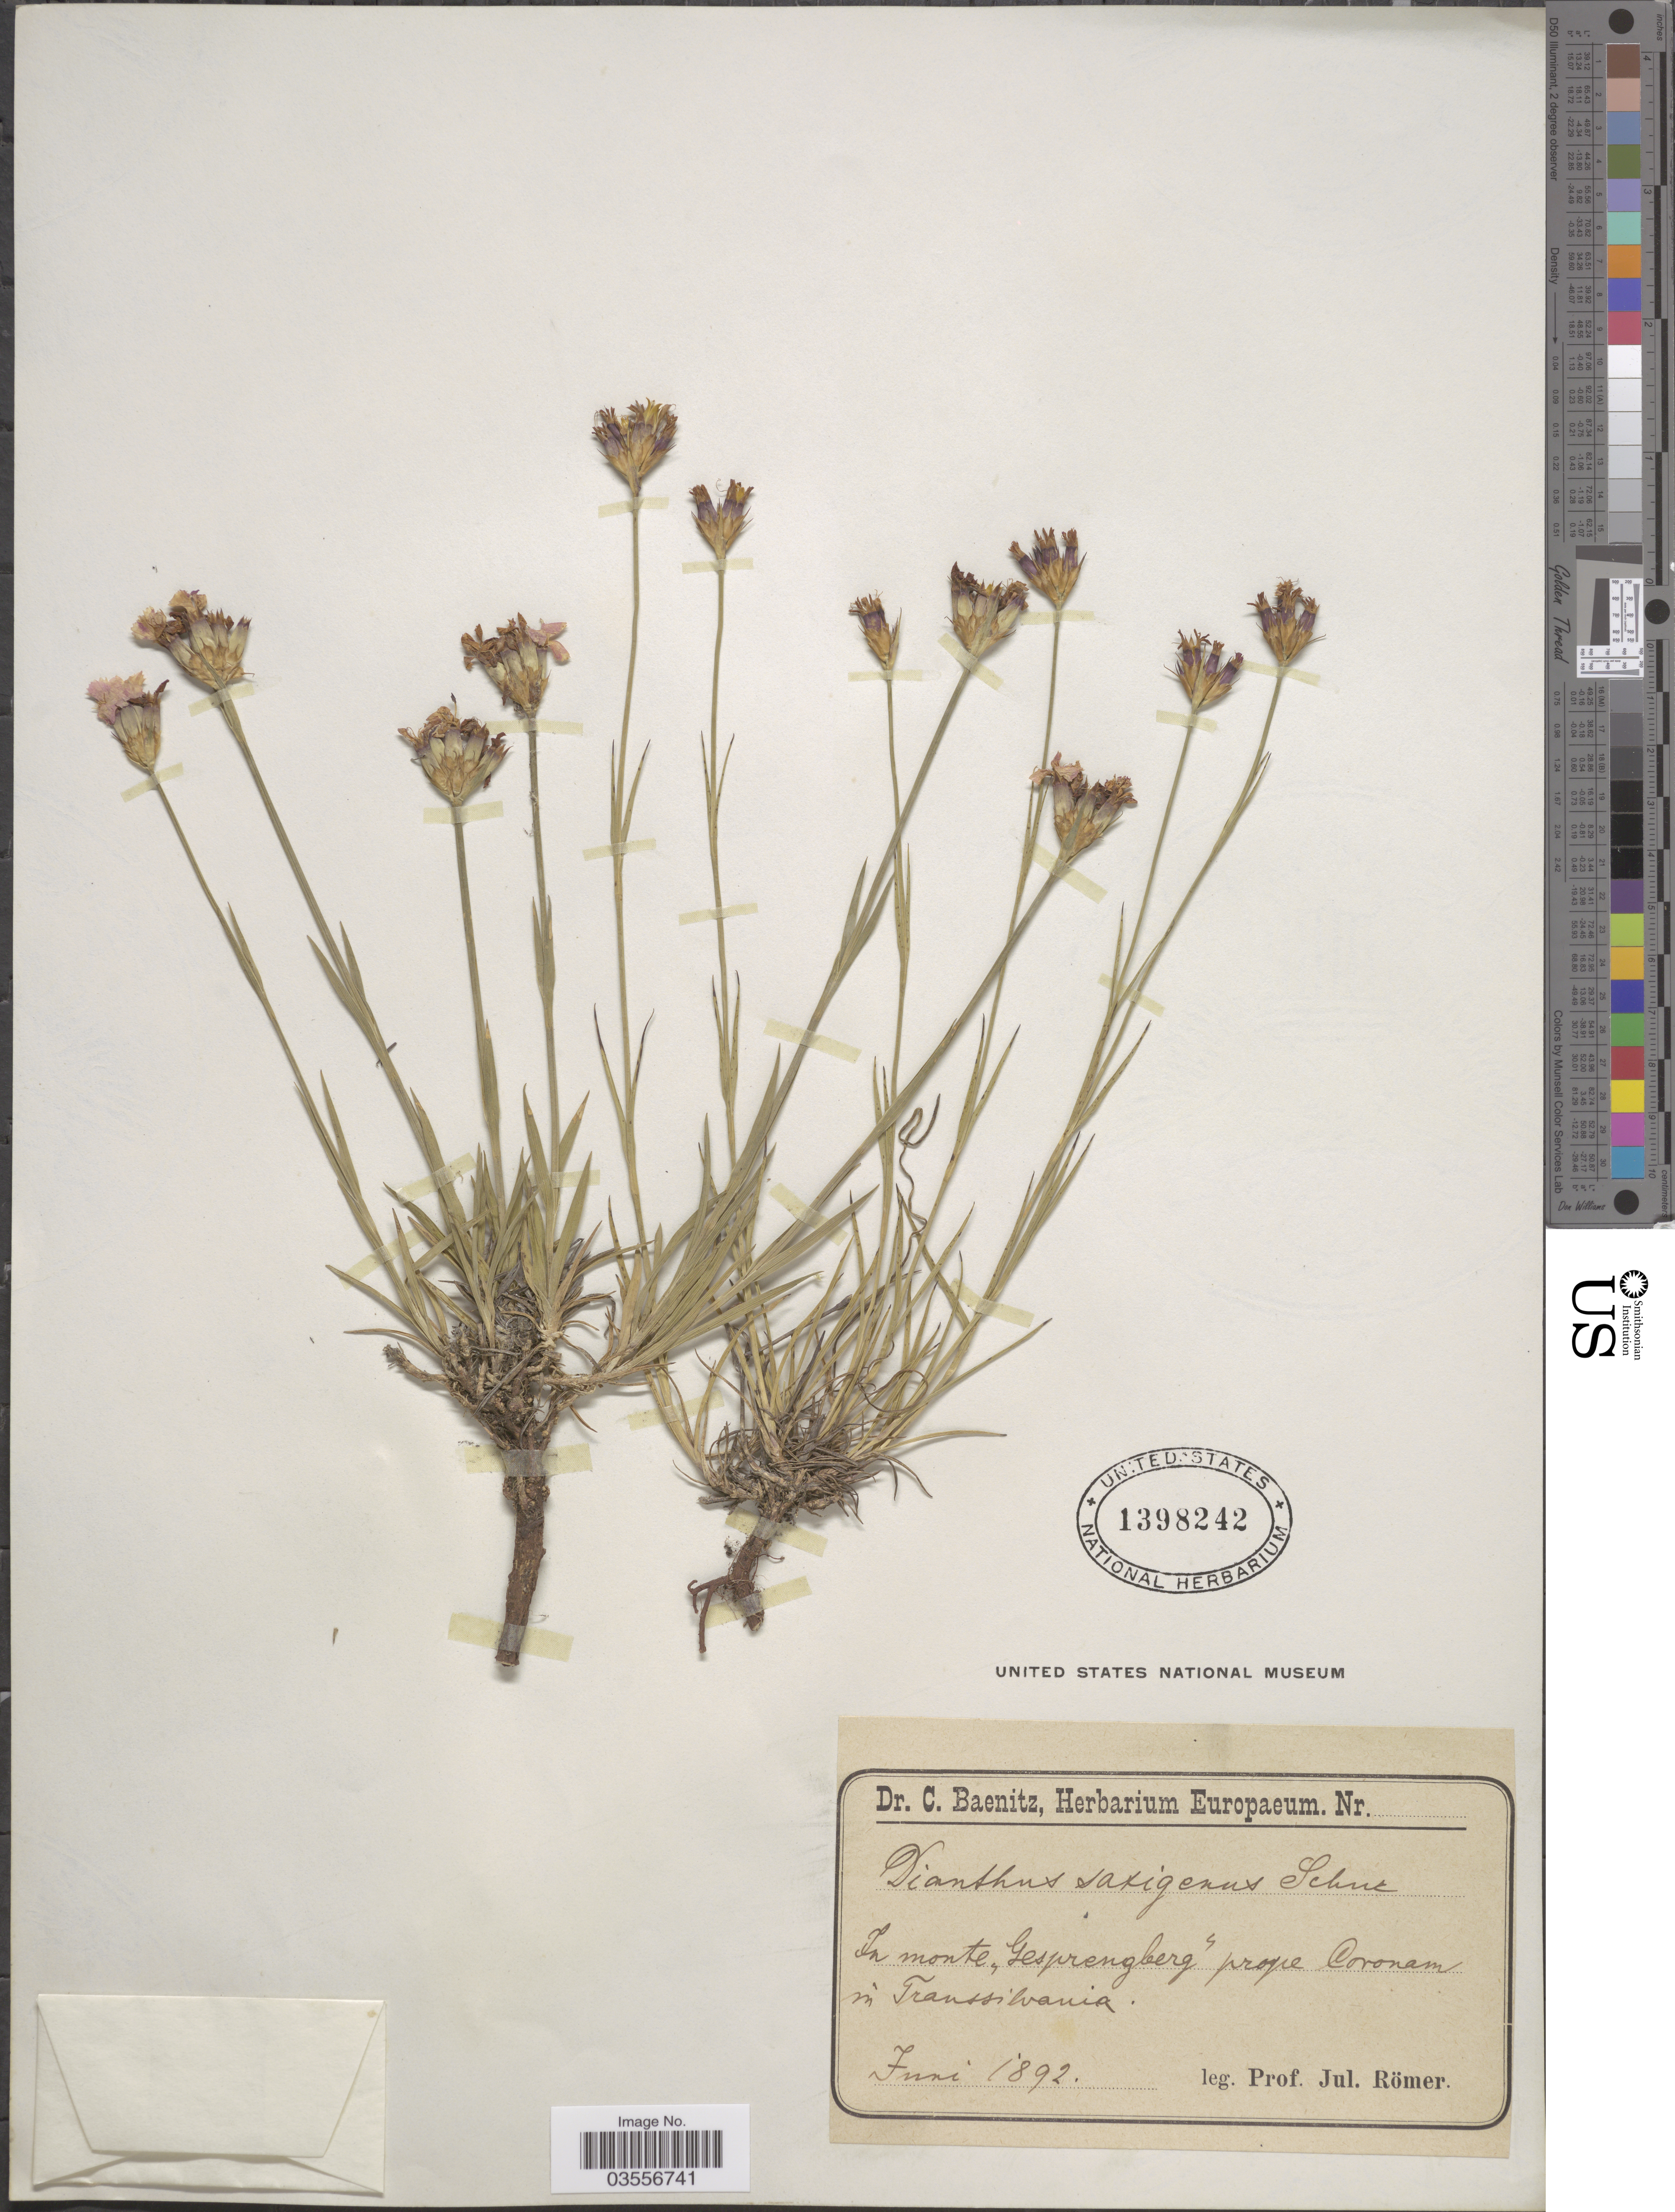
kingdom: Plantae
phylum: Tracheophyta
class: Magnoliopsida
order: Caryophyllales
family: Caryophyllaceae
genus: Dianthus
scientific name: Dianthus carthusianorum var. saxigenus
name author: Schur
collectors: J. Romer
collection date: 1892-06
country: Romania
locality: In monte "Gesprengberg" prope Coronam in Transsilvania.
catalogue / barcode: US 1398242